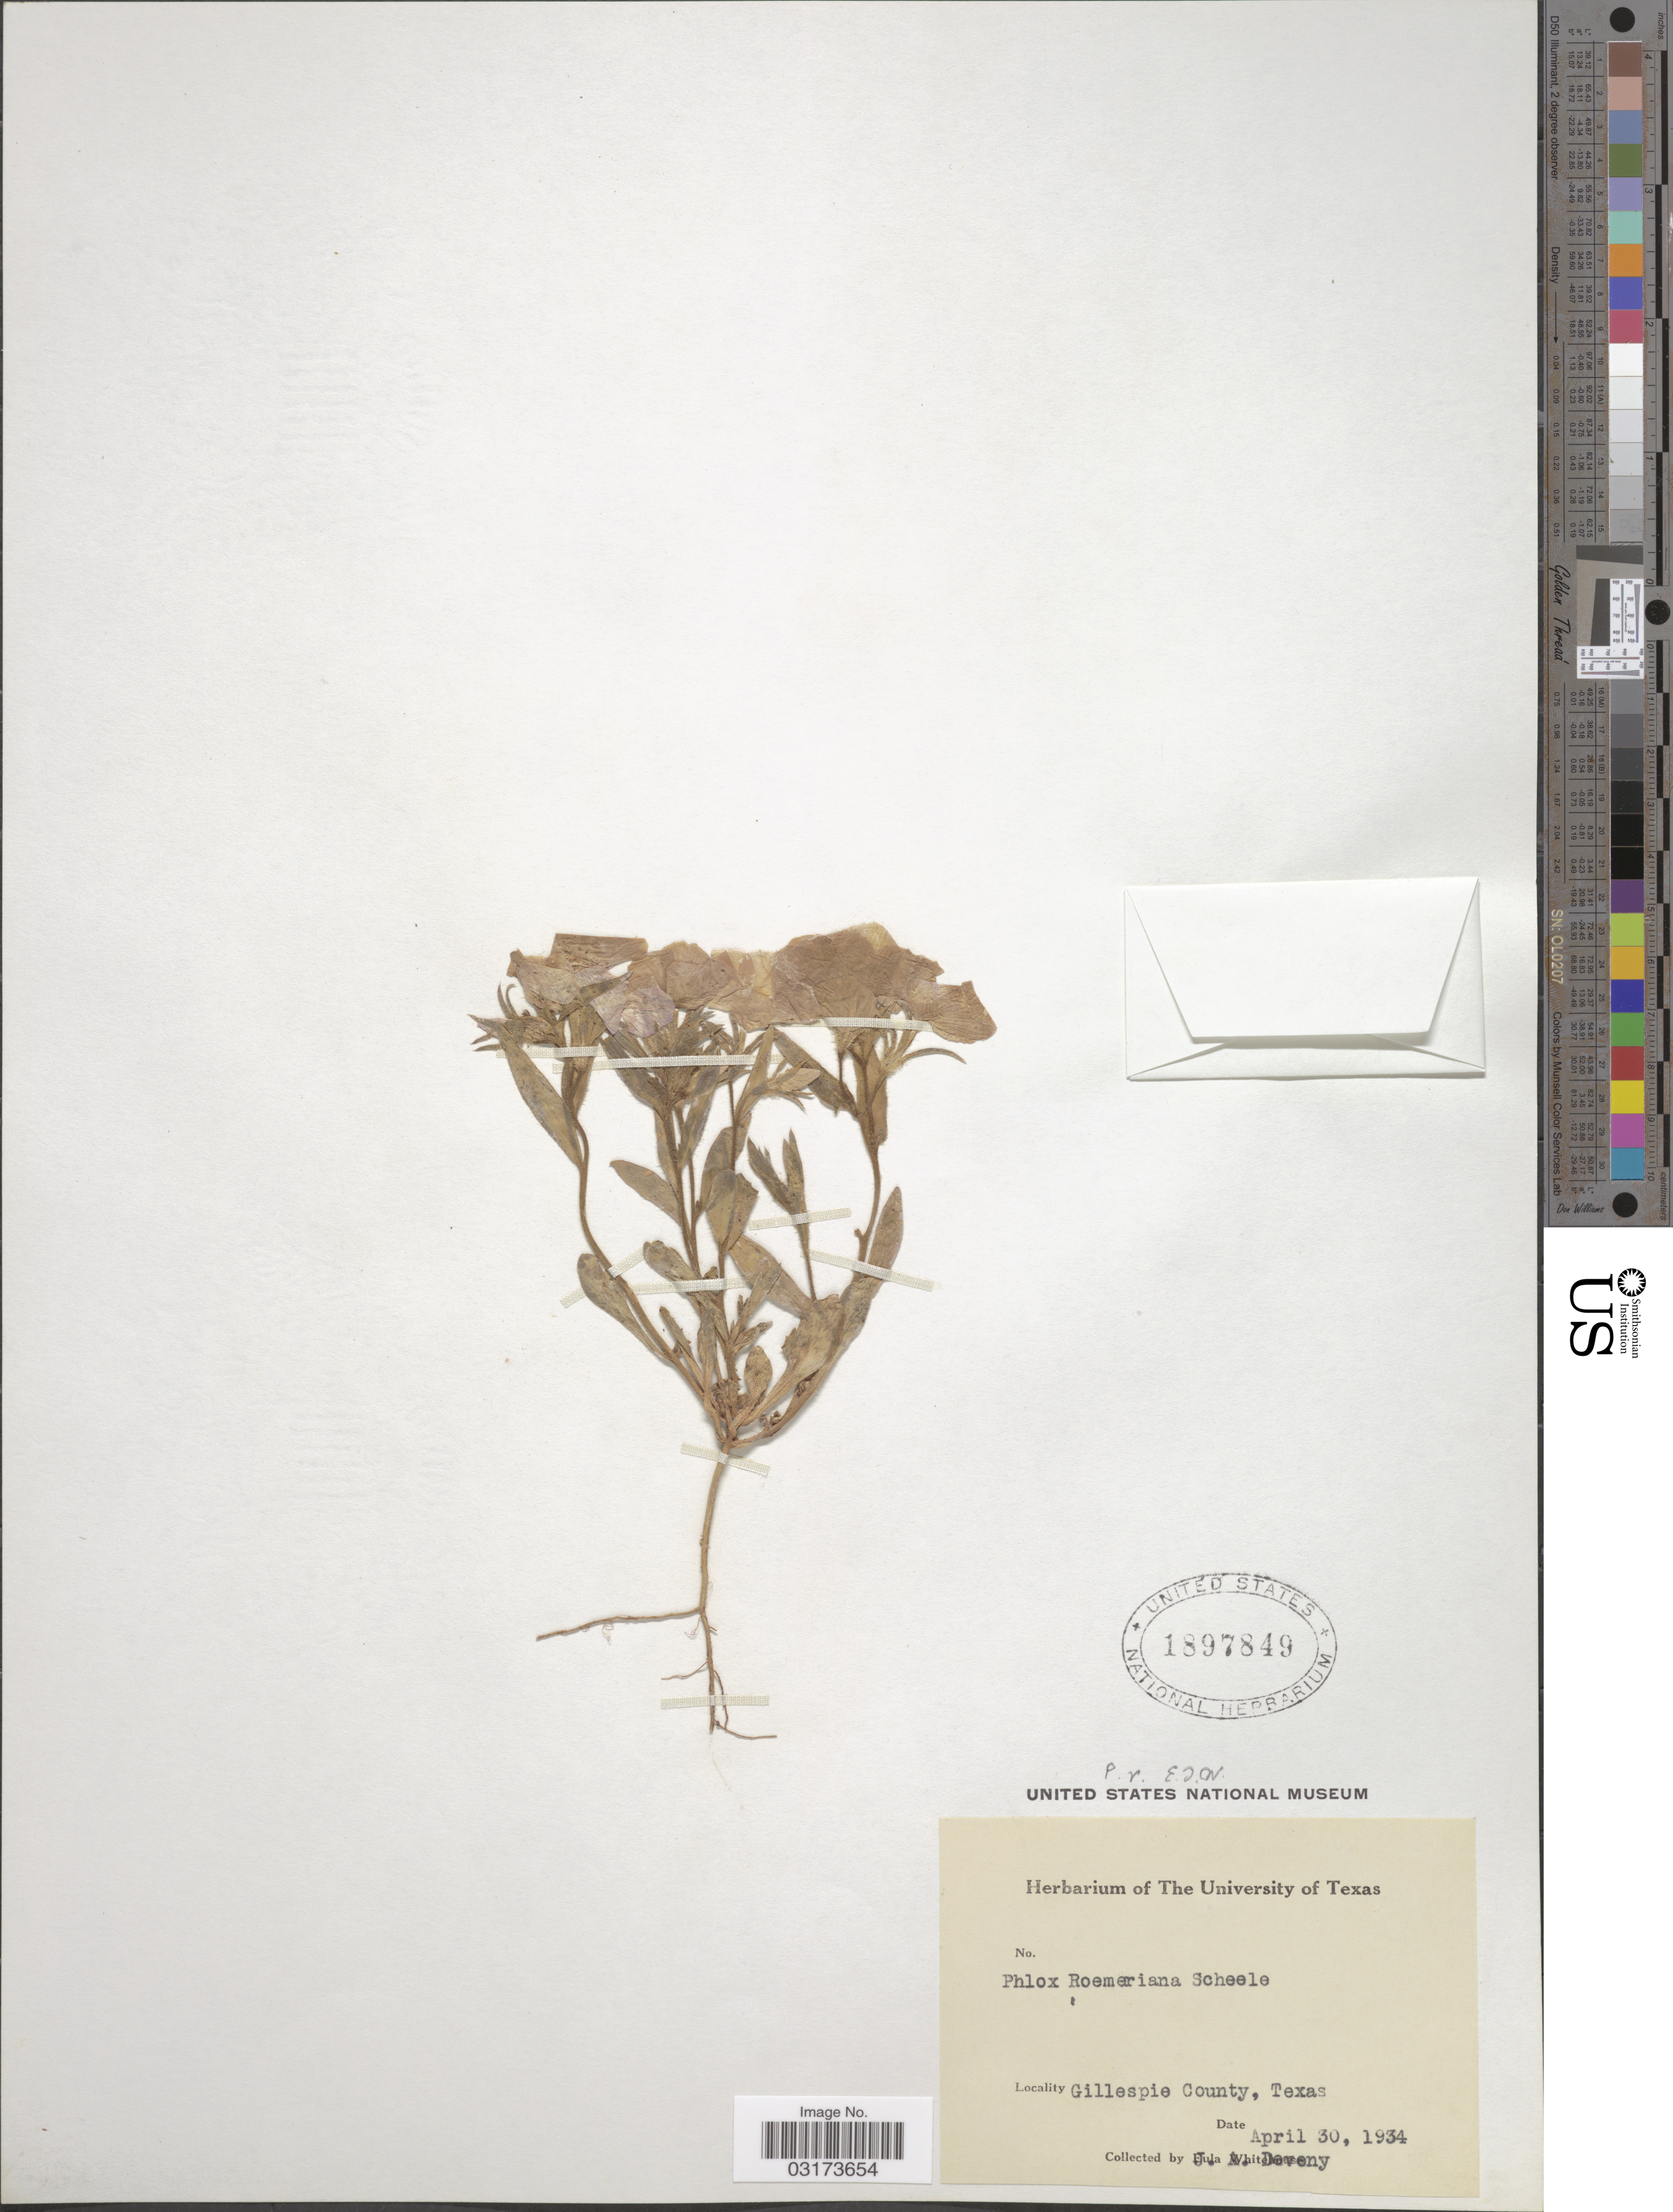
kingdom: Plantae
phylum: Tracheophyta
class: Magnoliopsida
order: Ericales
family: Polemoniaceae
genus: Phlox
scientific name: Phlox roemeriana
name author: Scheele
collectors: J. Deveny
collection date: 1934-04-30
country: United States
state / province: Texas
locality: Gillespie County.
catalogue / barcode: US 1897849